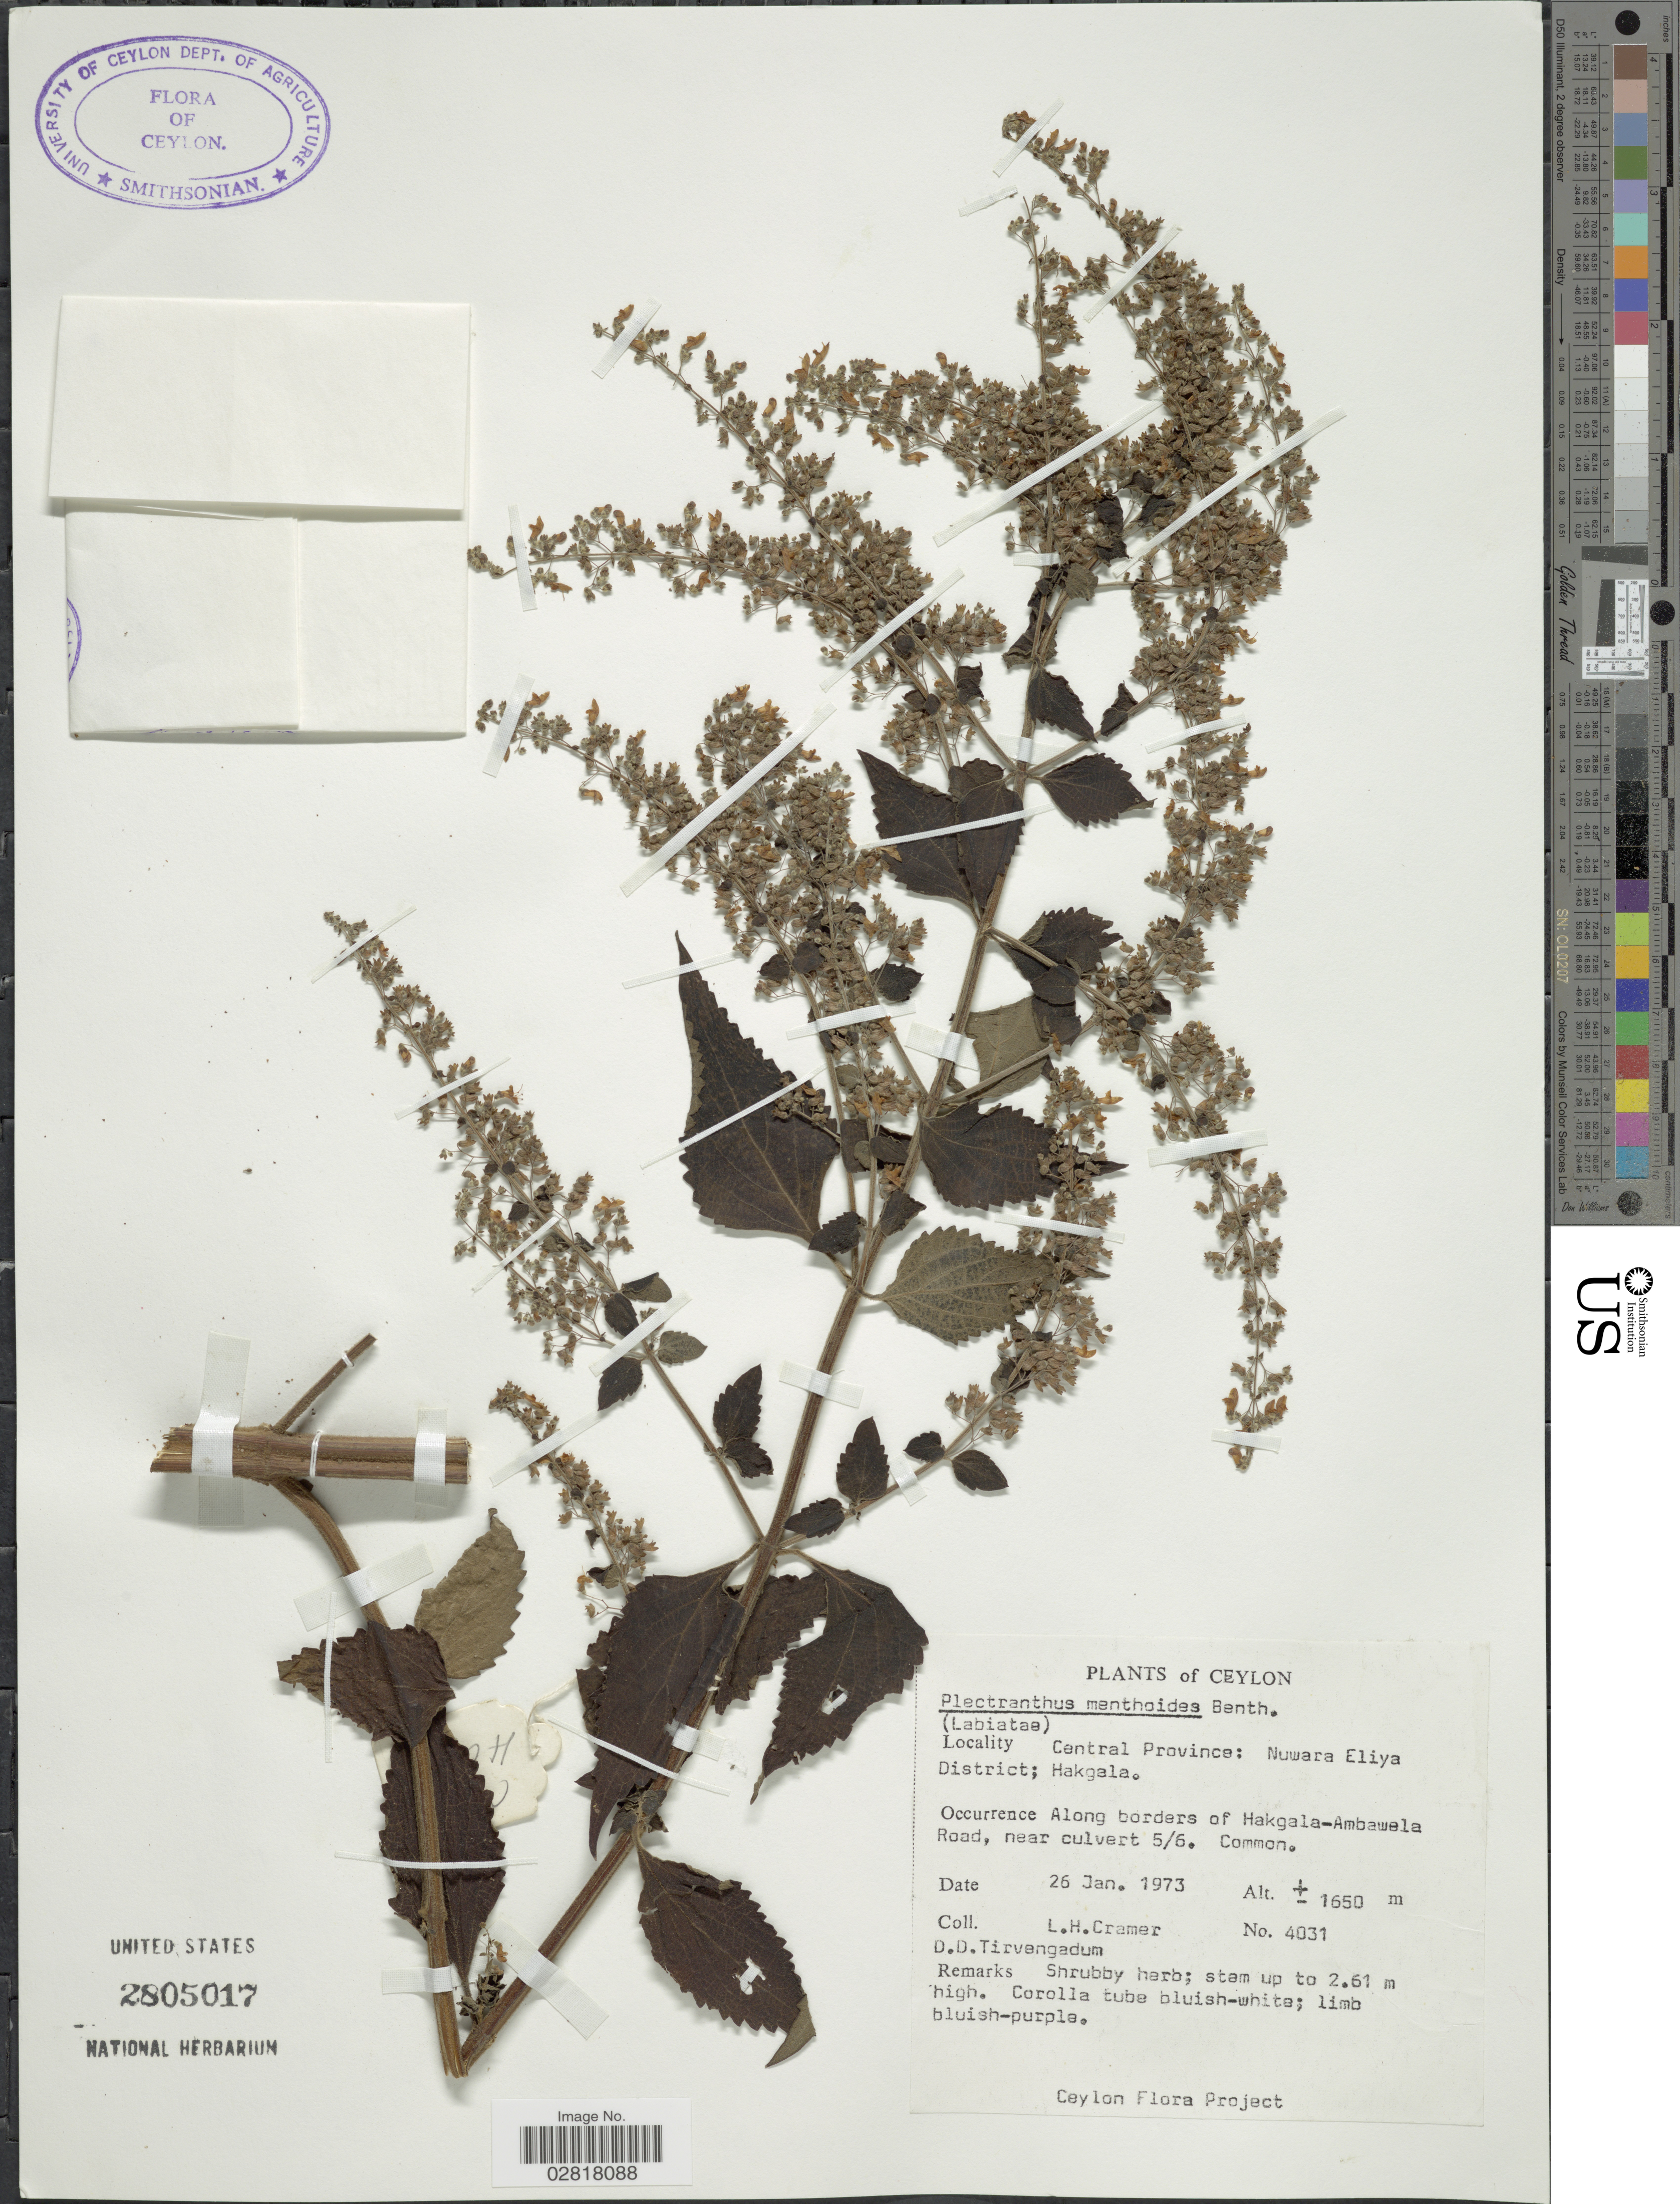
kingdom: Plantae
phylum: Tracheophyta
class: Magnoliopsida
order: Lamiales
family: Lamiaceae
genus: Plectranthus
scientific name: Plectranthus menthoides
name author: Willd.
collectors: L. H. Cramer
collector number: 4031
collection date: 1973-01-26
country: Sri Lanka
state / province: Central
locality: Ceylon, Nuwara Eliya District; Hakgala, along borders of Hakgala-Ambawela Road, near culvert 5/6.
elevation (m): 1650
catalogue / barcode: US 2805017